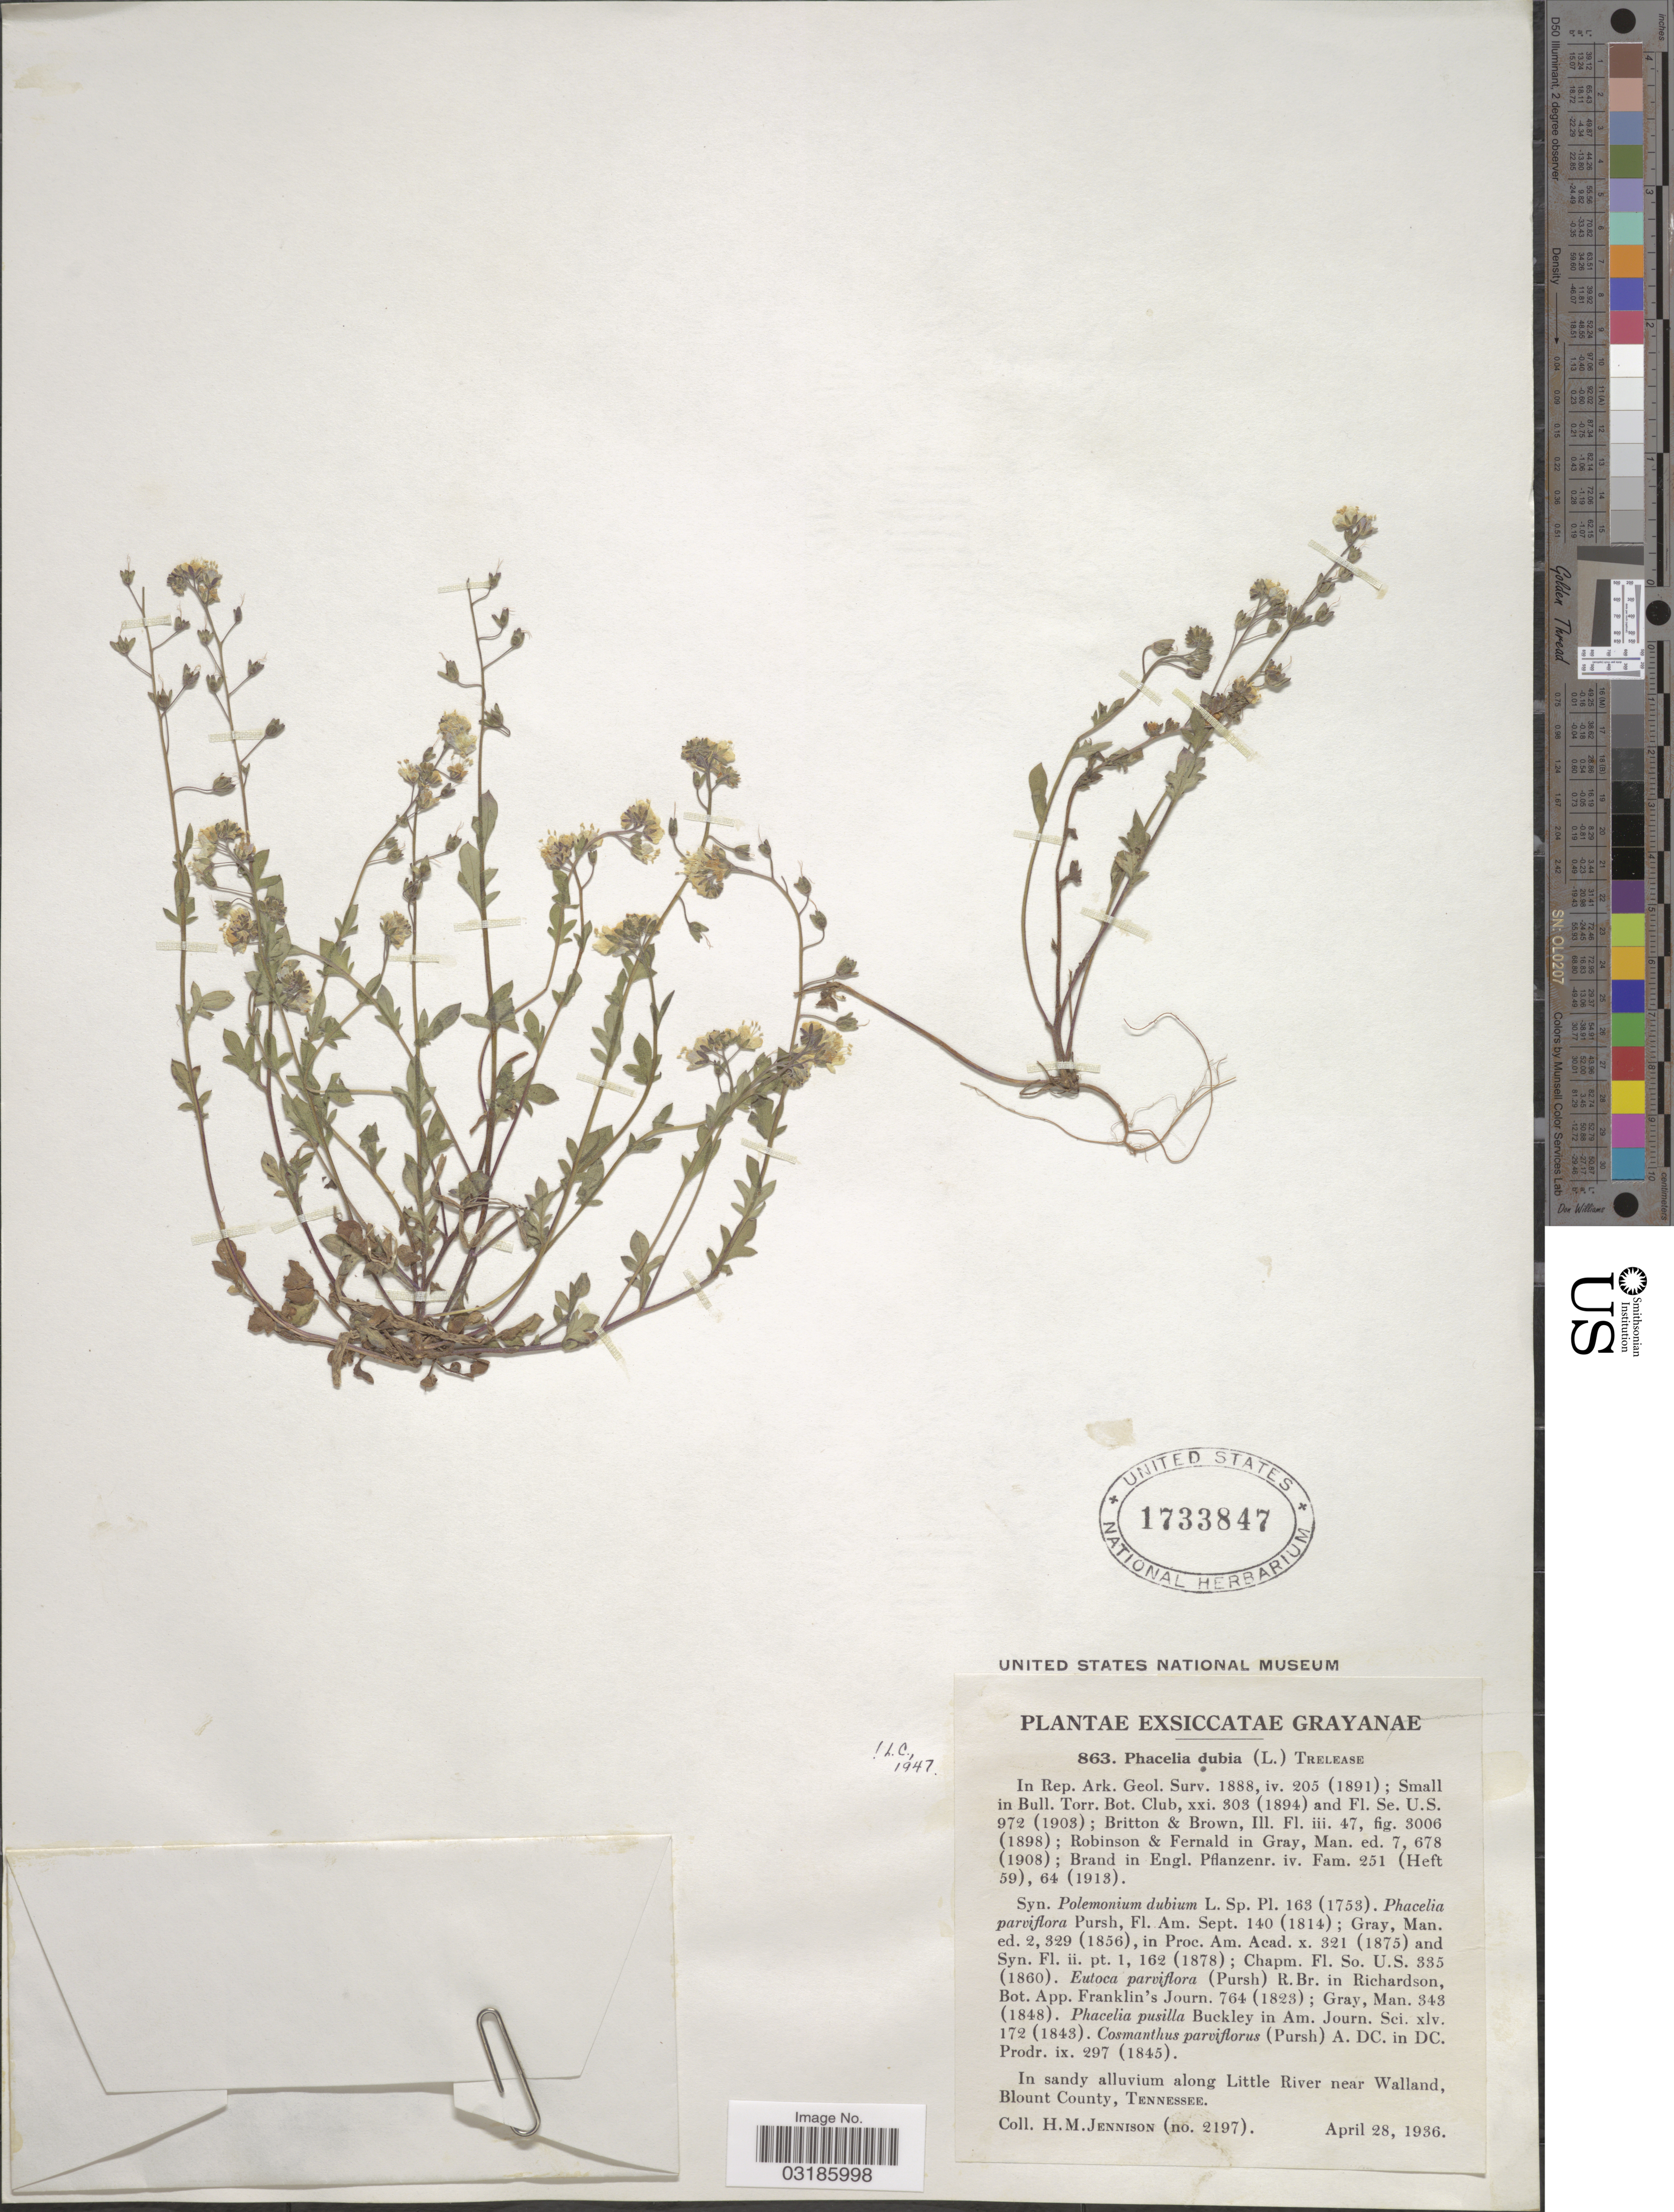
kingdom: Plantae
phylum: Tracheophyta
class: Magnoliopsida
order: Boraginales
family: Hydrophyllaceae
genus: Phacelia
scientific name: Phacelia dubia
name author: (L.) Trel.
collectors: H. Jennison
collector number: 2197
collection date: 1936-04-28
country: United States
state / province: Tennessee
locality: In sandy alluvium along Little River near Walland, Blount County.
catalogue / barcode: US 1733847